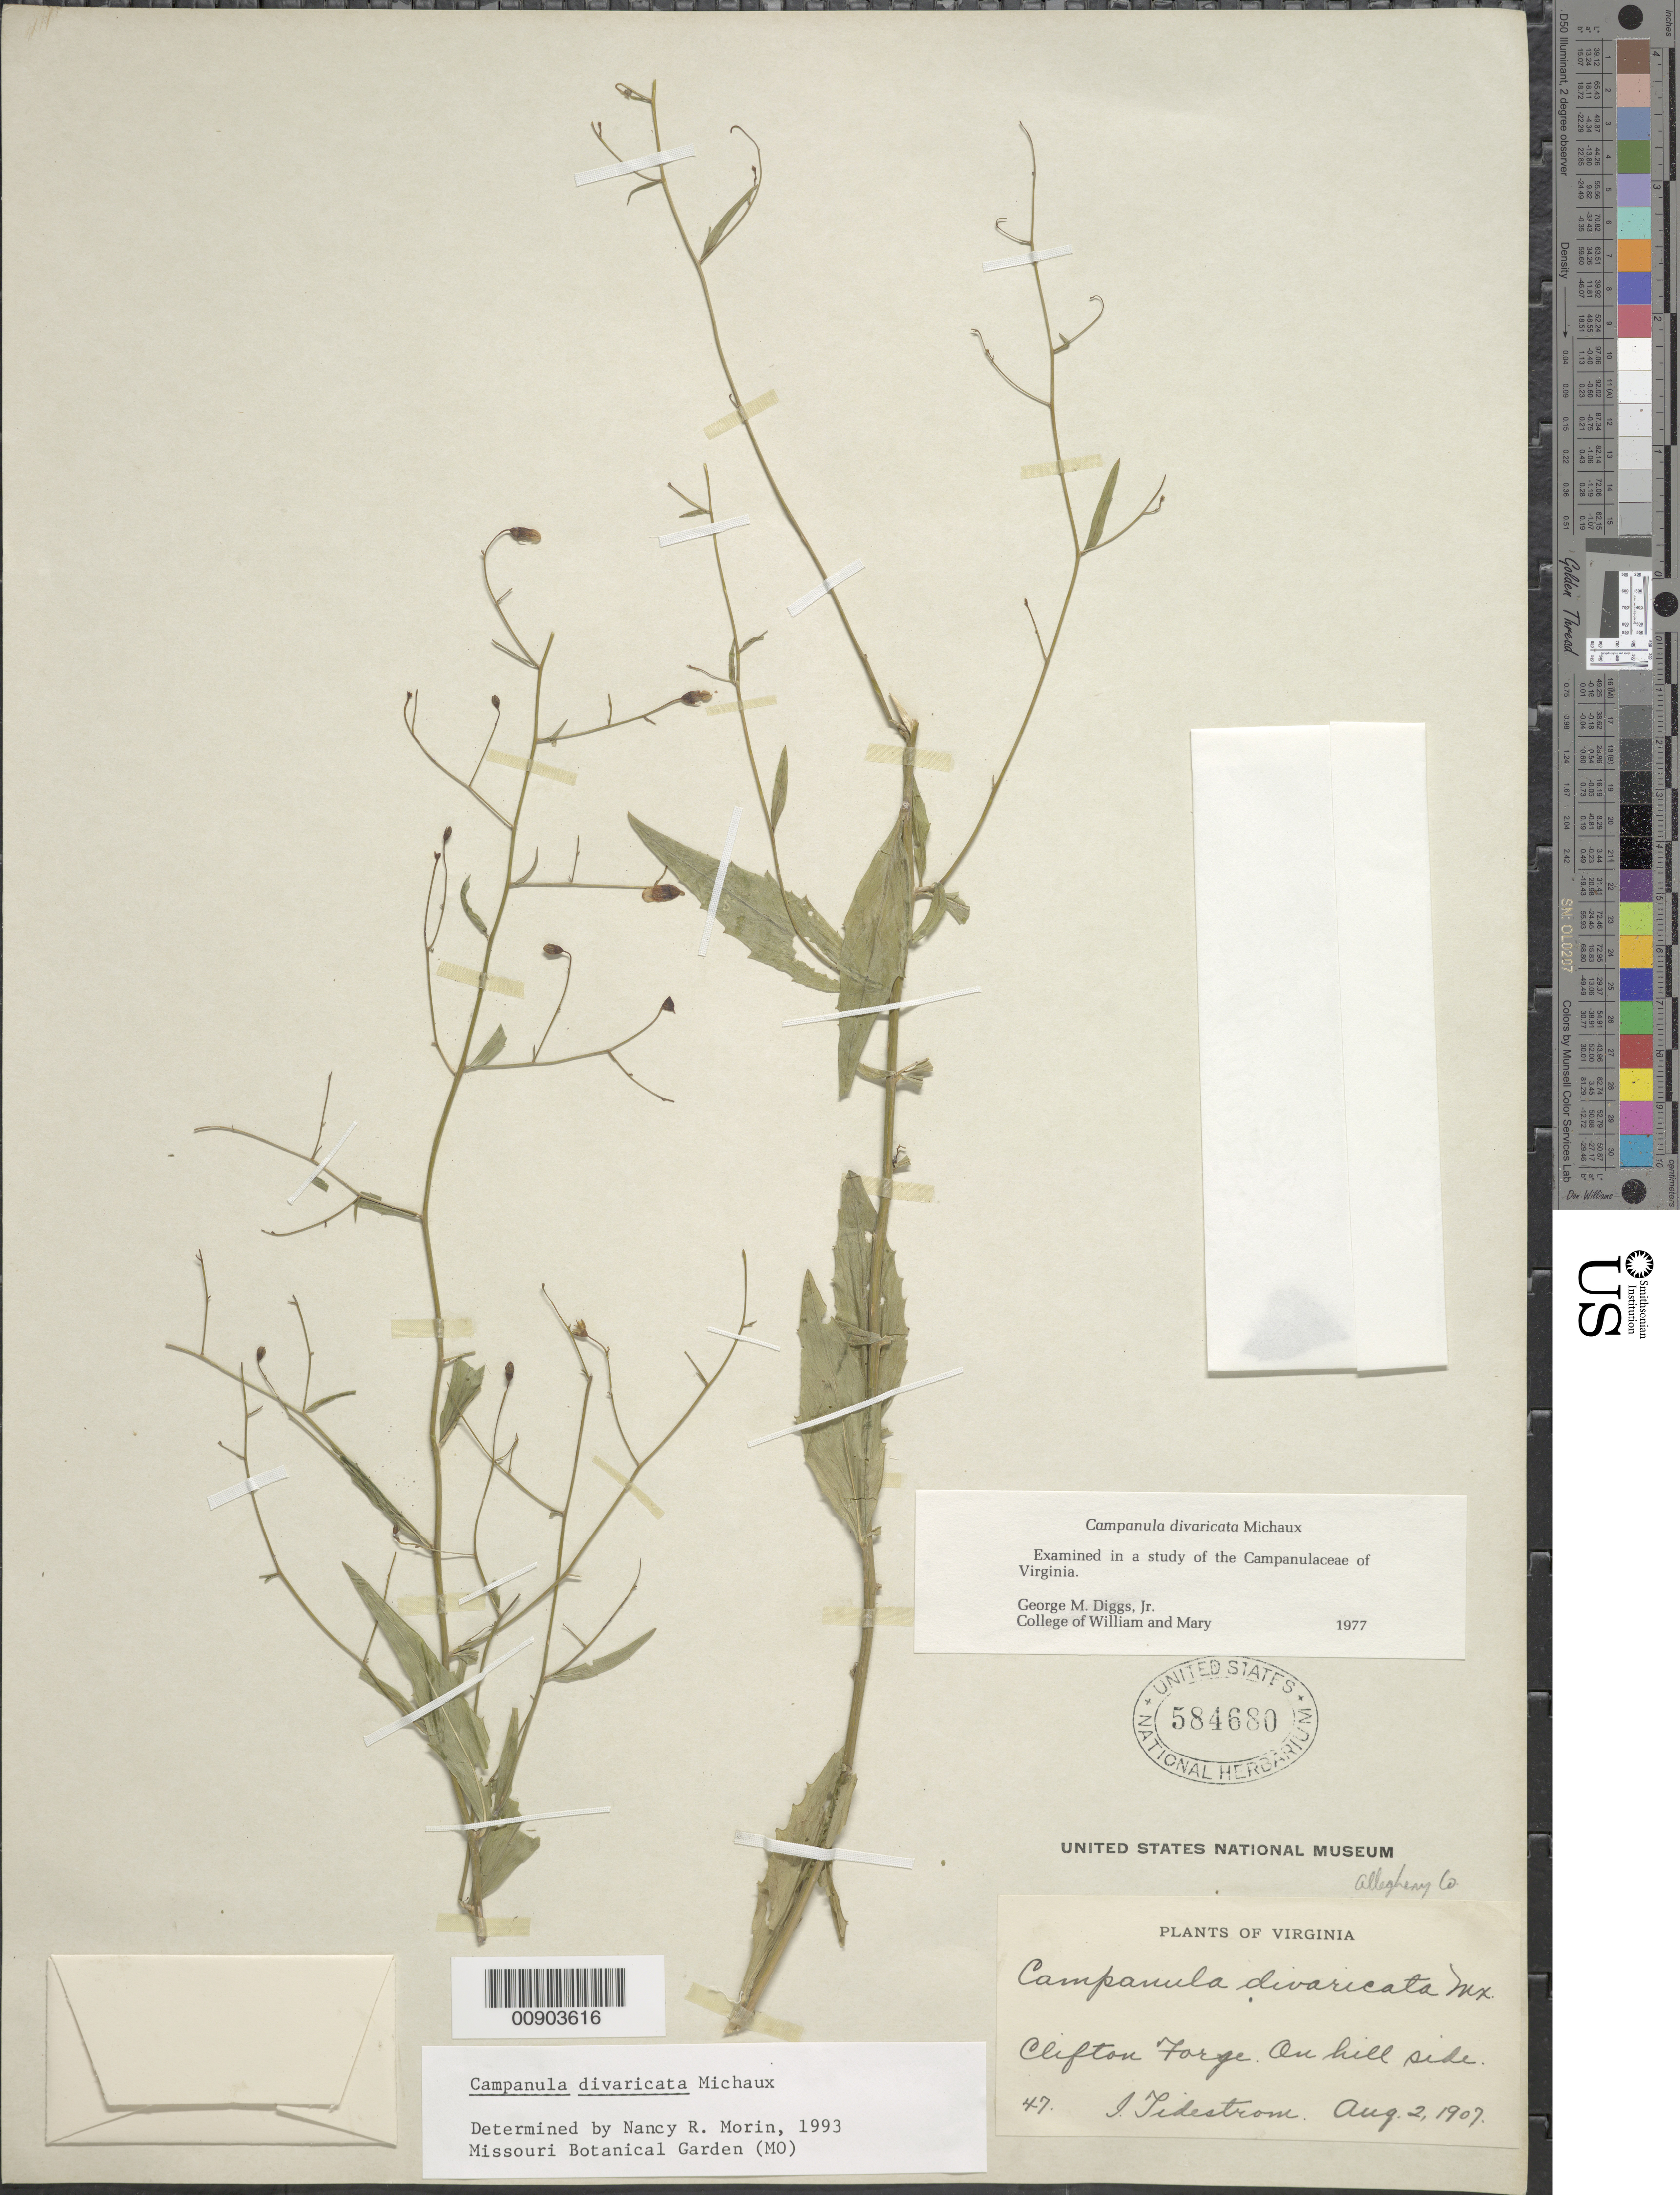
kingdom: Plantae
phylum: Tracheophyta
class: Magnoliopsida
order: Asterales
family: Campanulaceae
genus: Campanula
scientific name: Campanula divaricata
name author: Michx.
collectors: I. F. Tidestrom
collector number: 47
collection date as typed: Aug. 2, 1907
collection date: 1907-08-02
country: United States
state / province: Virginia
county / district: Alleghany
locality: Clifton Forge.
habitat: On hillsides.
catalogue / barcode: US 584680